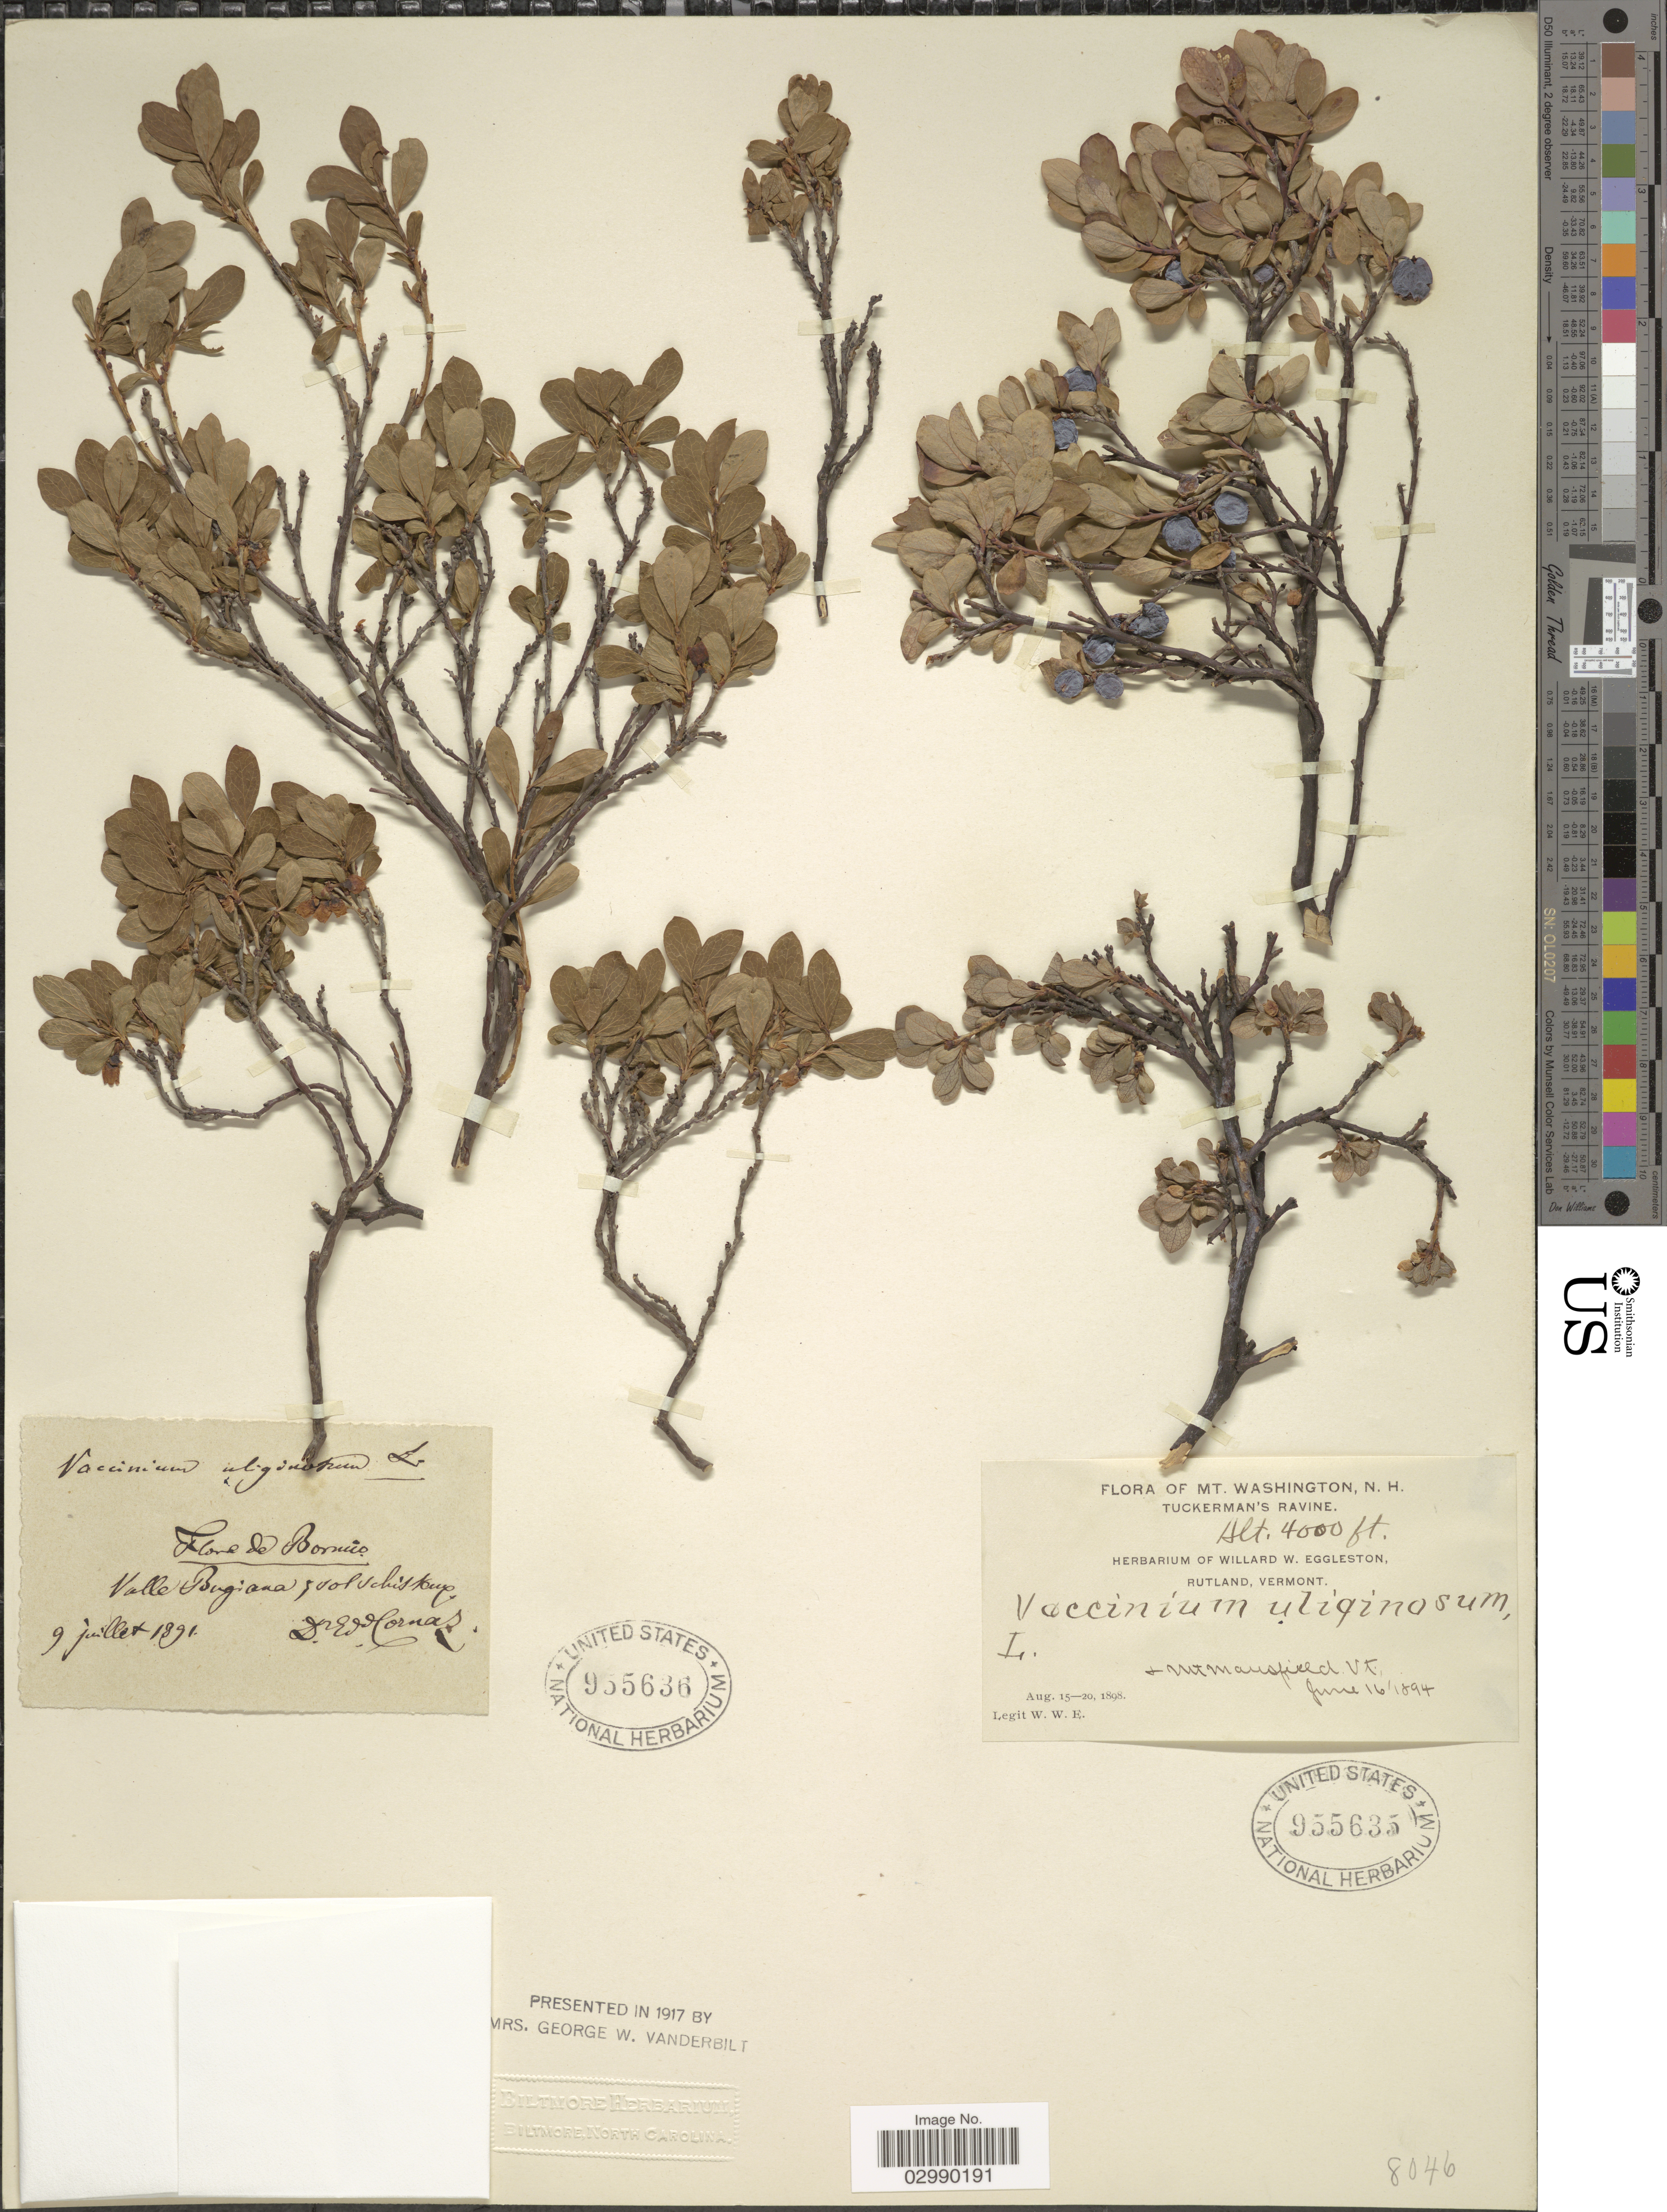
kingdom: Plantae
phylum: Tracheophyta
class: Magnoliopsida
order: Ericales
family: Ericaceae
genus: Vaccinium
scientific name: Vaccinium uliginosum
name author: L.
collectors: W. W. Eggleston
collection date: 1894-06-16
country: United States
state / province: Vermont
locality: Mt. Mansfield.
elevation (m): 1219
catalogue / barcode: US 955636